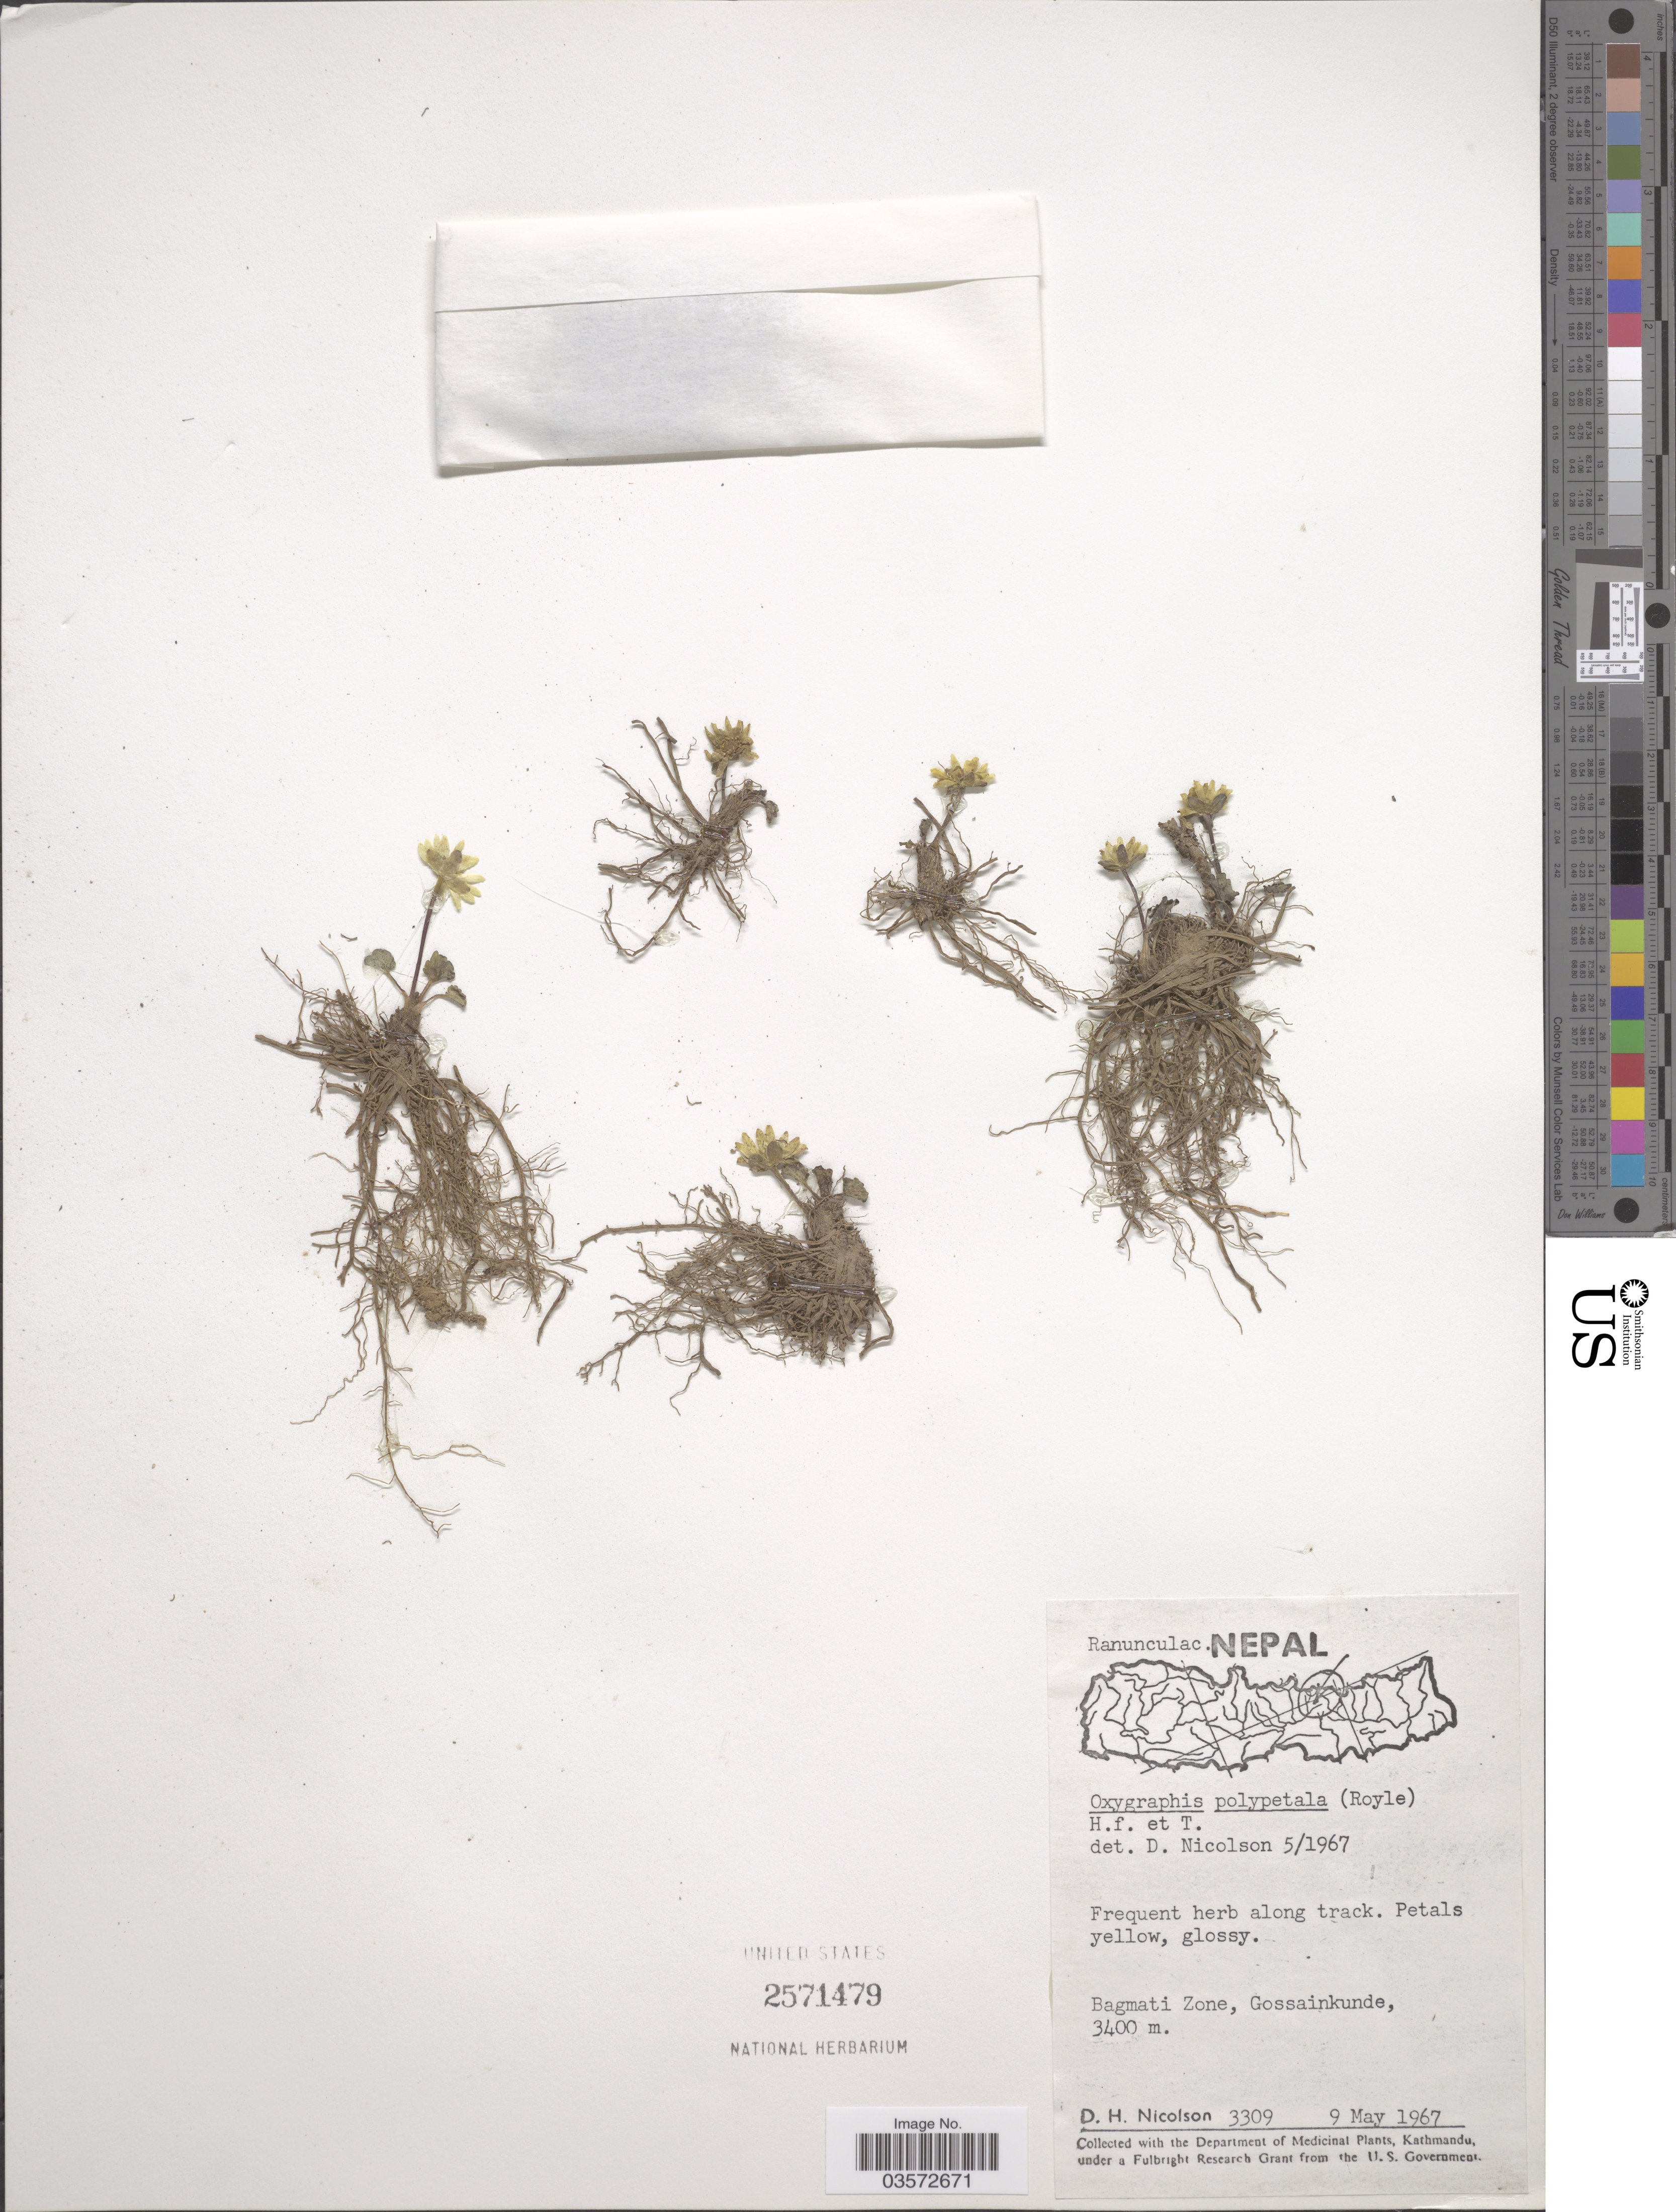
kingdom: Plantae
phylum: Tracheophyta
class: Magnoliopsida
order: Ranunculales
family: Ranunculaceae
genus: Ranunculus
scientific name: Ranunculus polypetalus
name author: Royle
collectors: D. H. Nicolson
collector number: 3309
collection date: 1967-05-09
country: Nepal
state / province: Bagmati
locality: Bagmati Zone, Gossainkunde.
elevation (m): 3400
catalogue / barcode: US 2571479